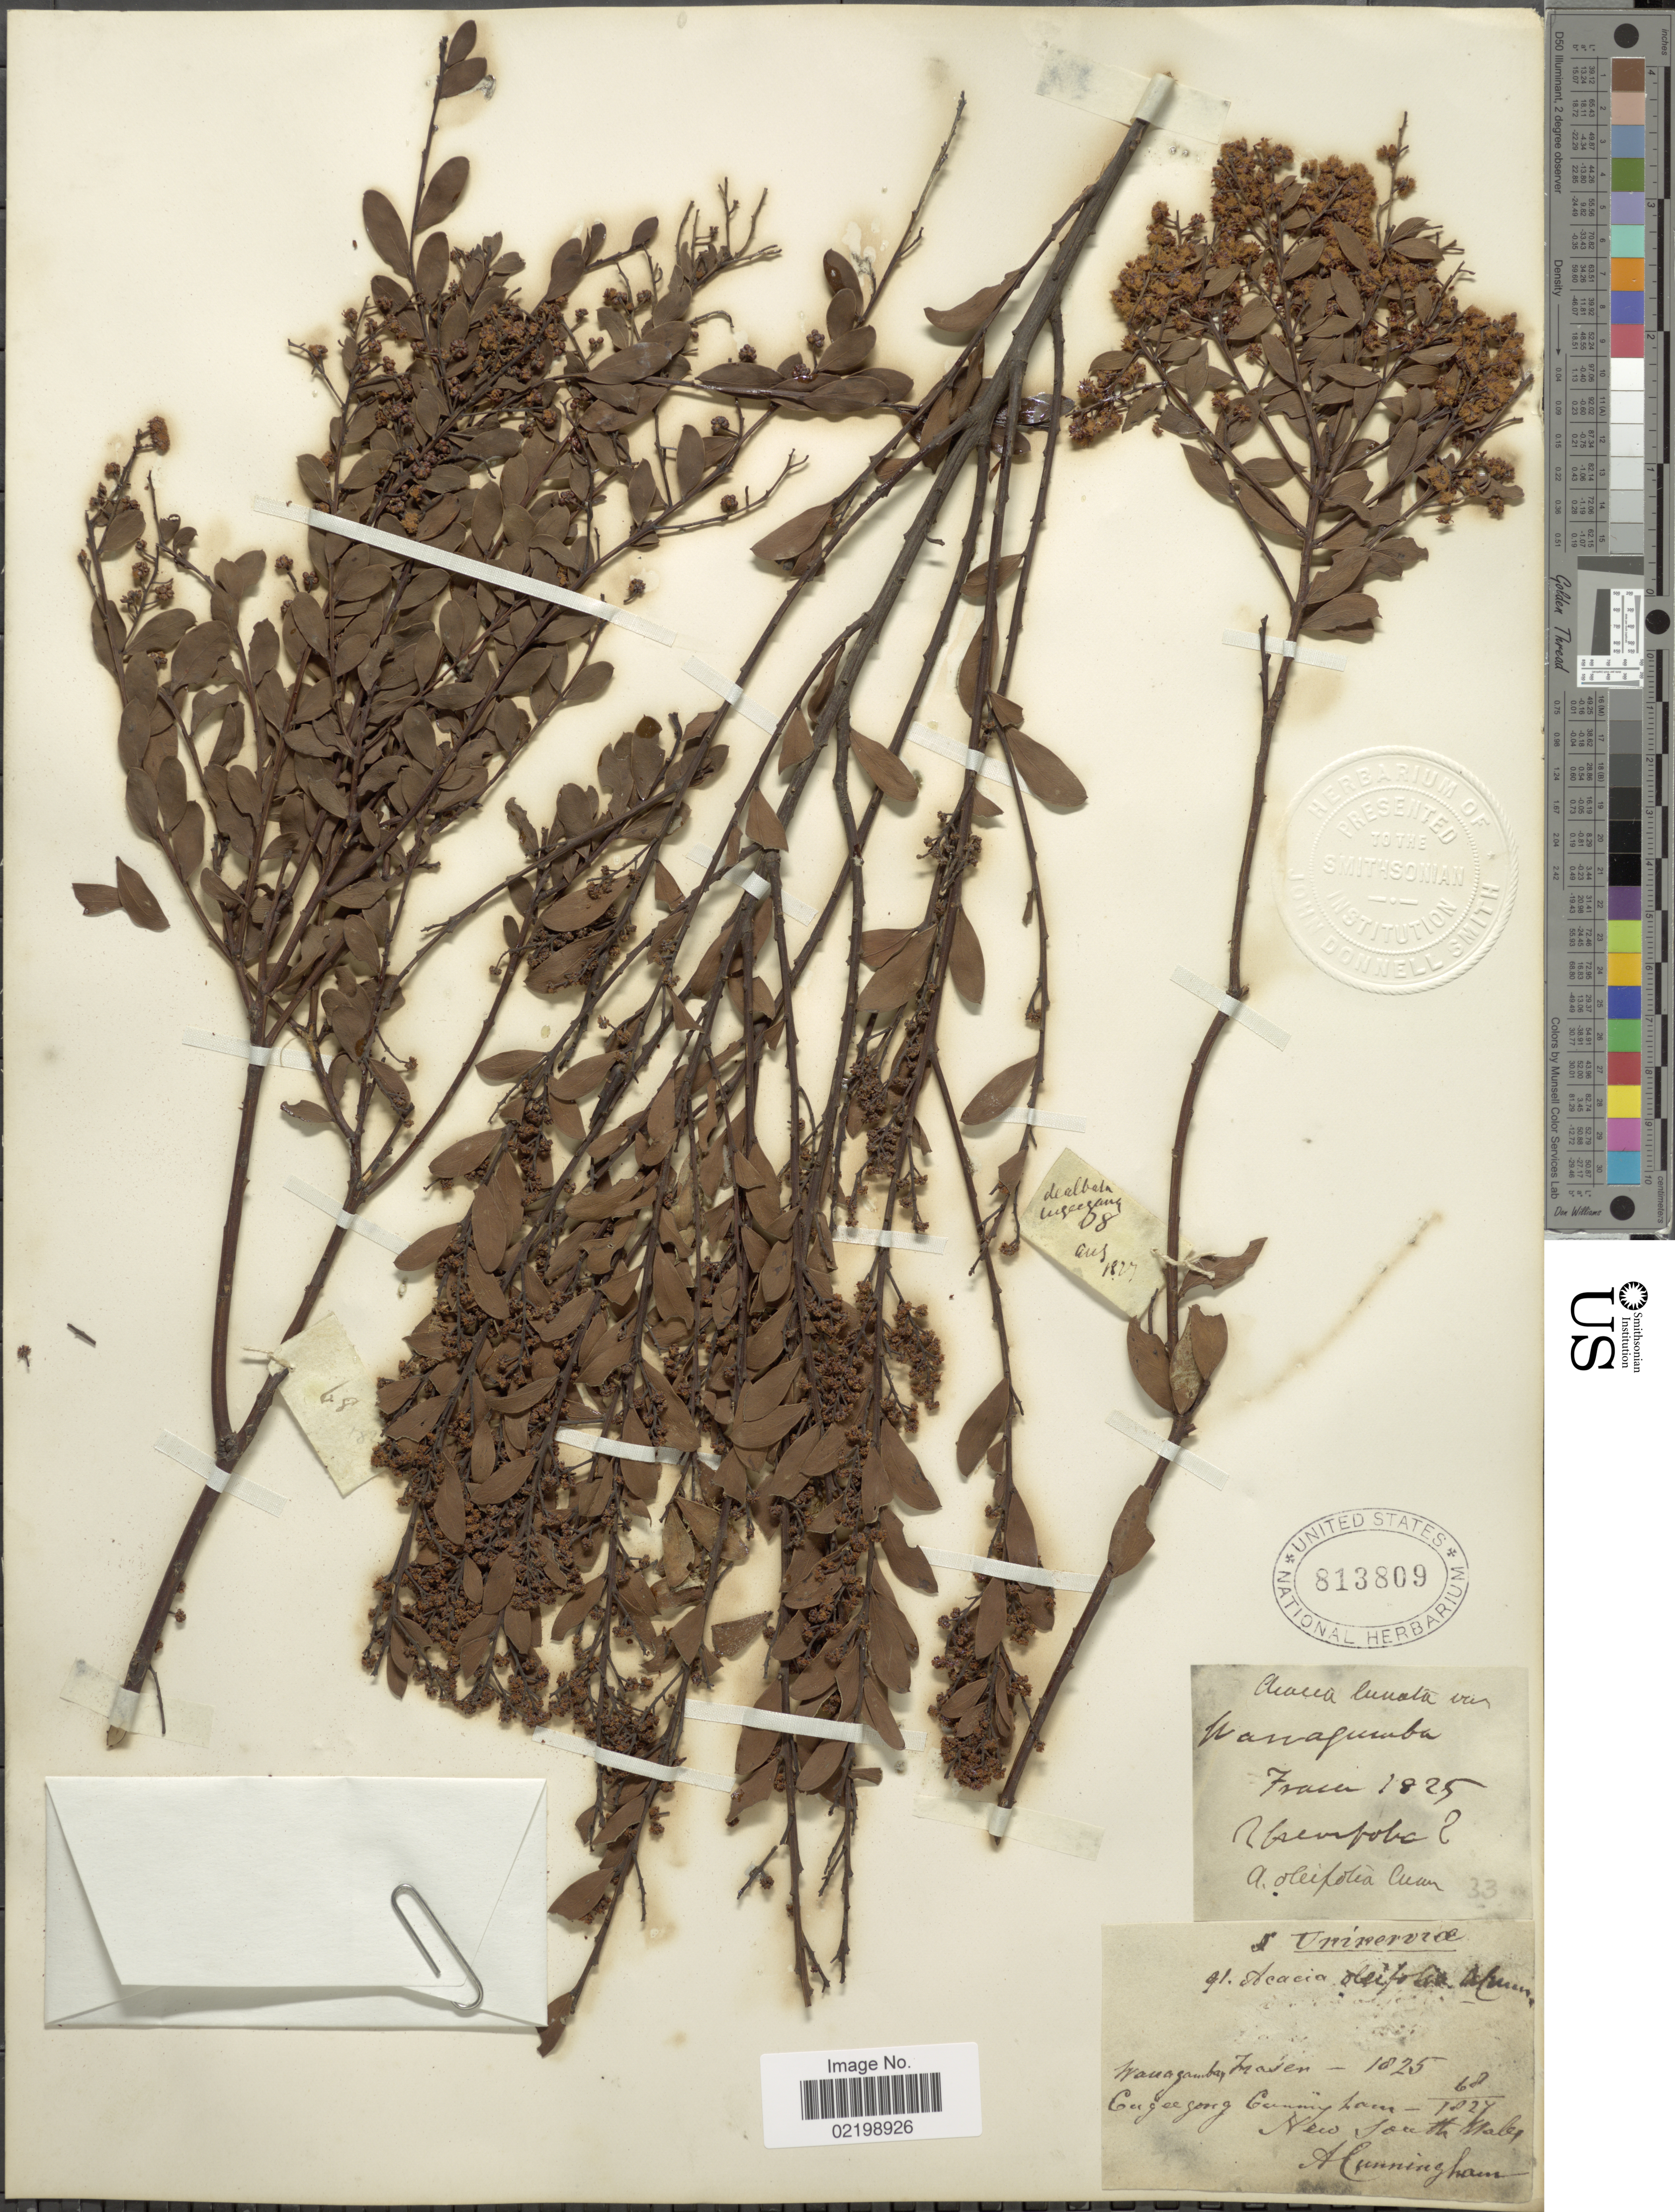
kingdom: Plantae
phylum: Tracheophyta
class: Magnoliopsida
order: Fabales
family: Fabaceae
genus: Acacia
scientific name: Acacia lunata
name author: G. Lodd.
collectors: A. Cunningham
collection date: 1825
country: Australia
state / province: New South Wales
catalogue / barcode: US 813809